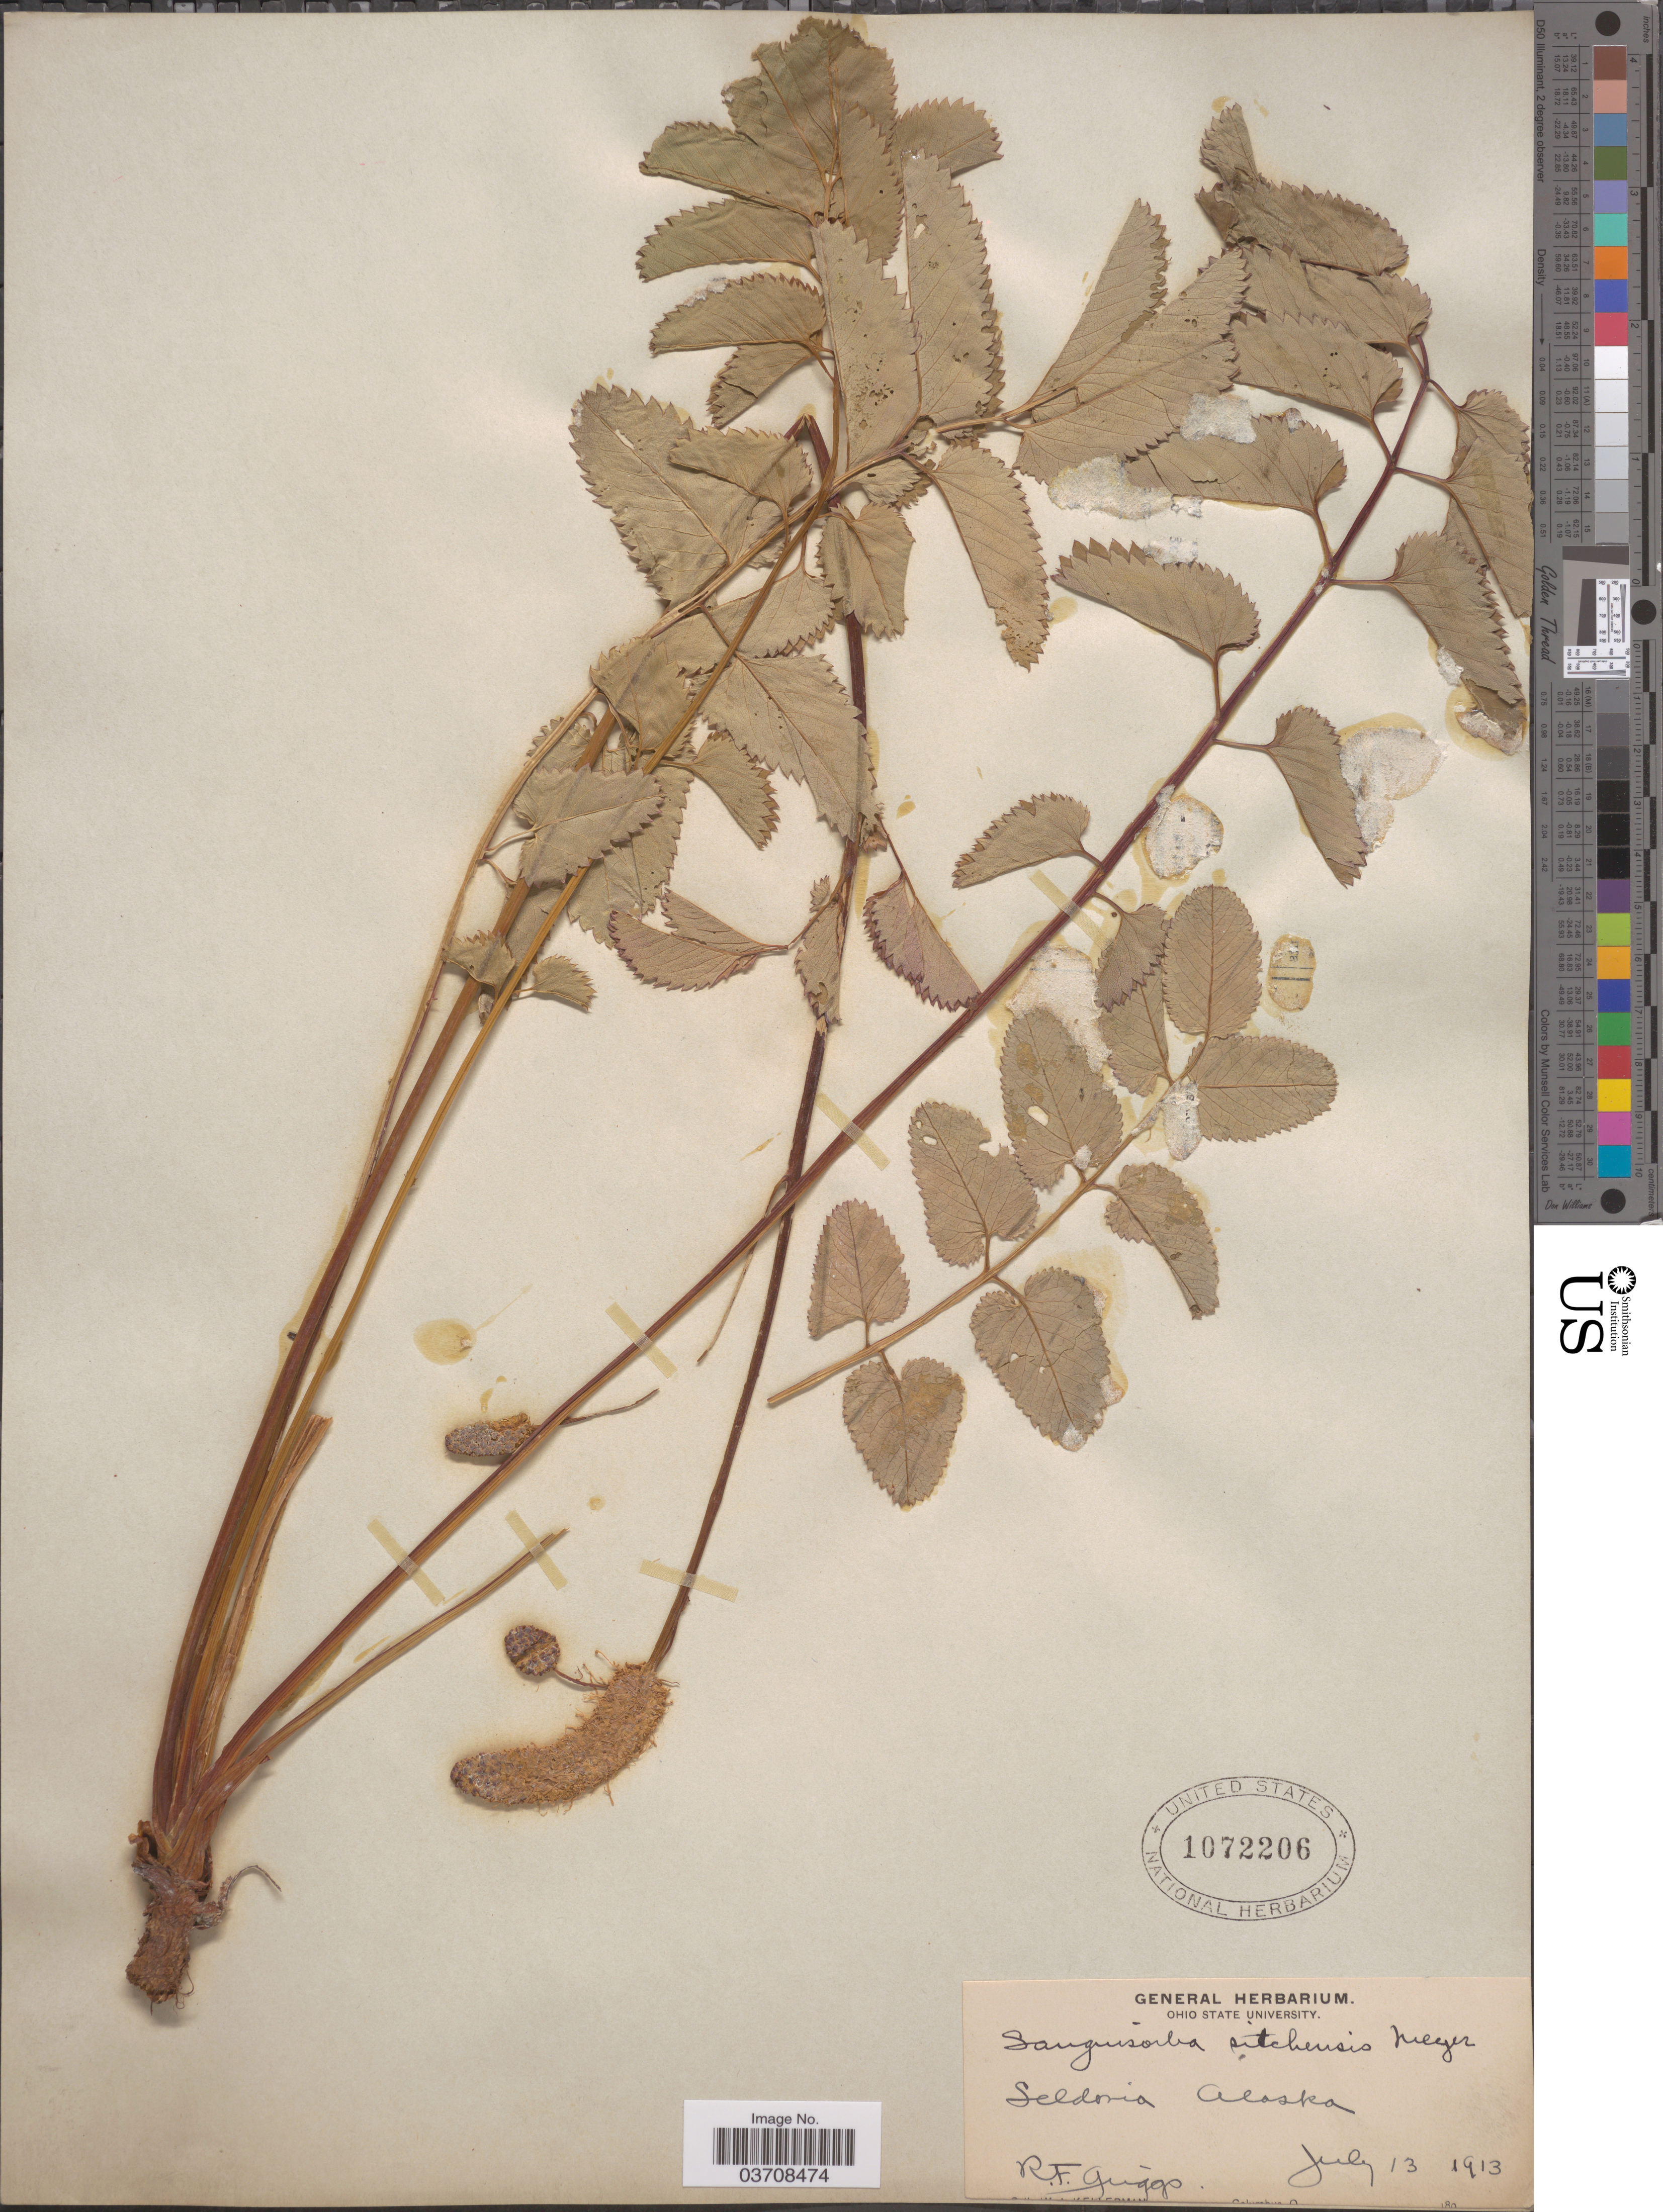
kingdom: Plantae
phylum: Tracheophyta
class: Magnoliopsida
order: Rosales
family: Rosaceae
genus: Sanguisorba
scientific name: Sanguisorba stipulata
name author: Raf.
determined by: Strong, Mark T., (BOT), Smithsonian Institution - National Museum of Natural History (UNITED STATES)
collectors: R. F. Griggs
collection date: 1913-07-13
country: United States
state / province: Alaska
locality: Seldovia.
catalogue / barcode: US 1072206